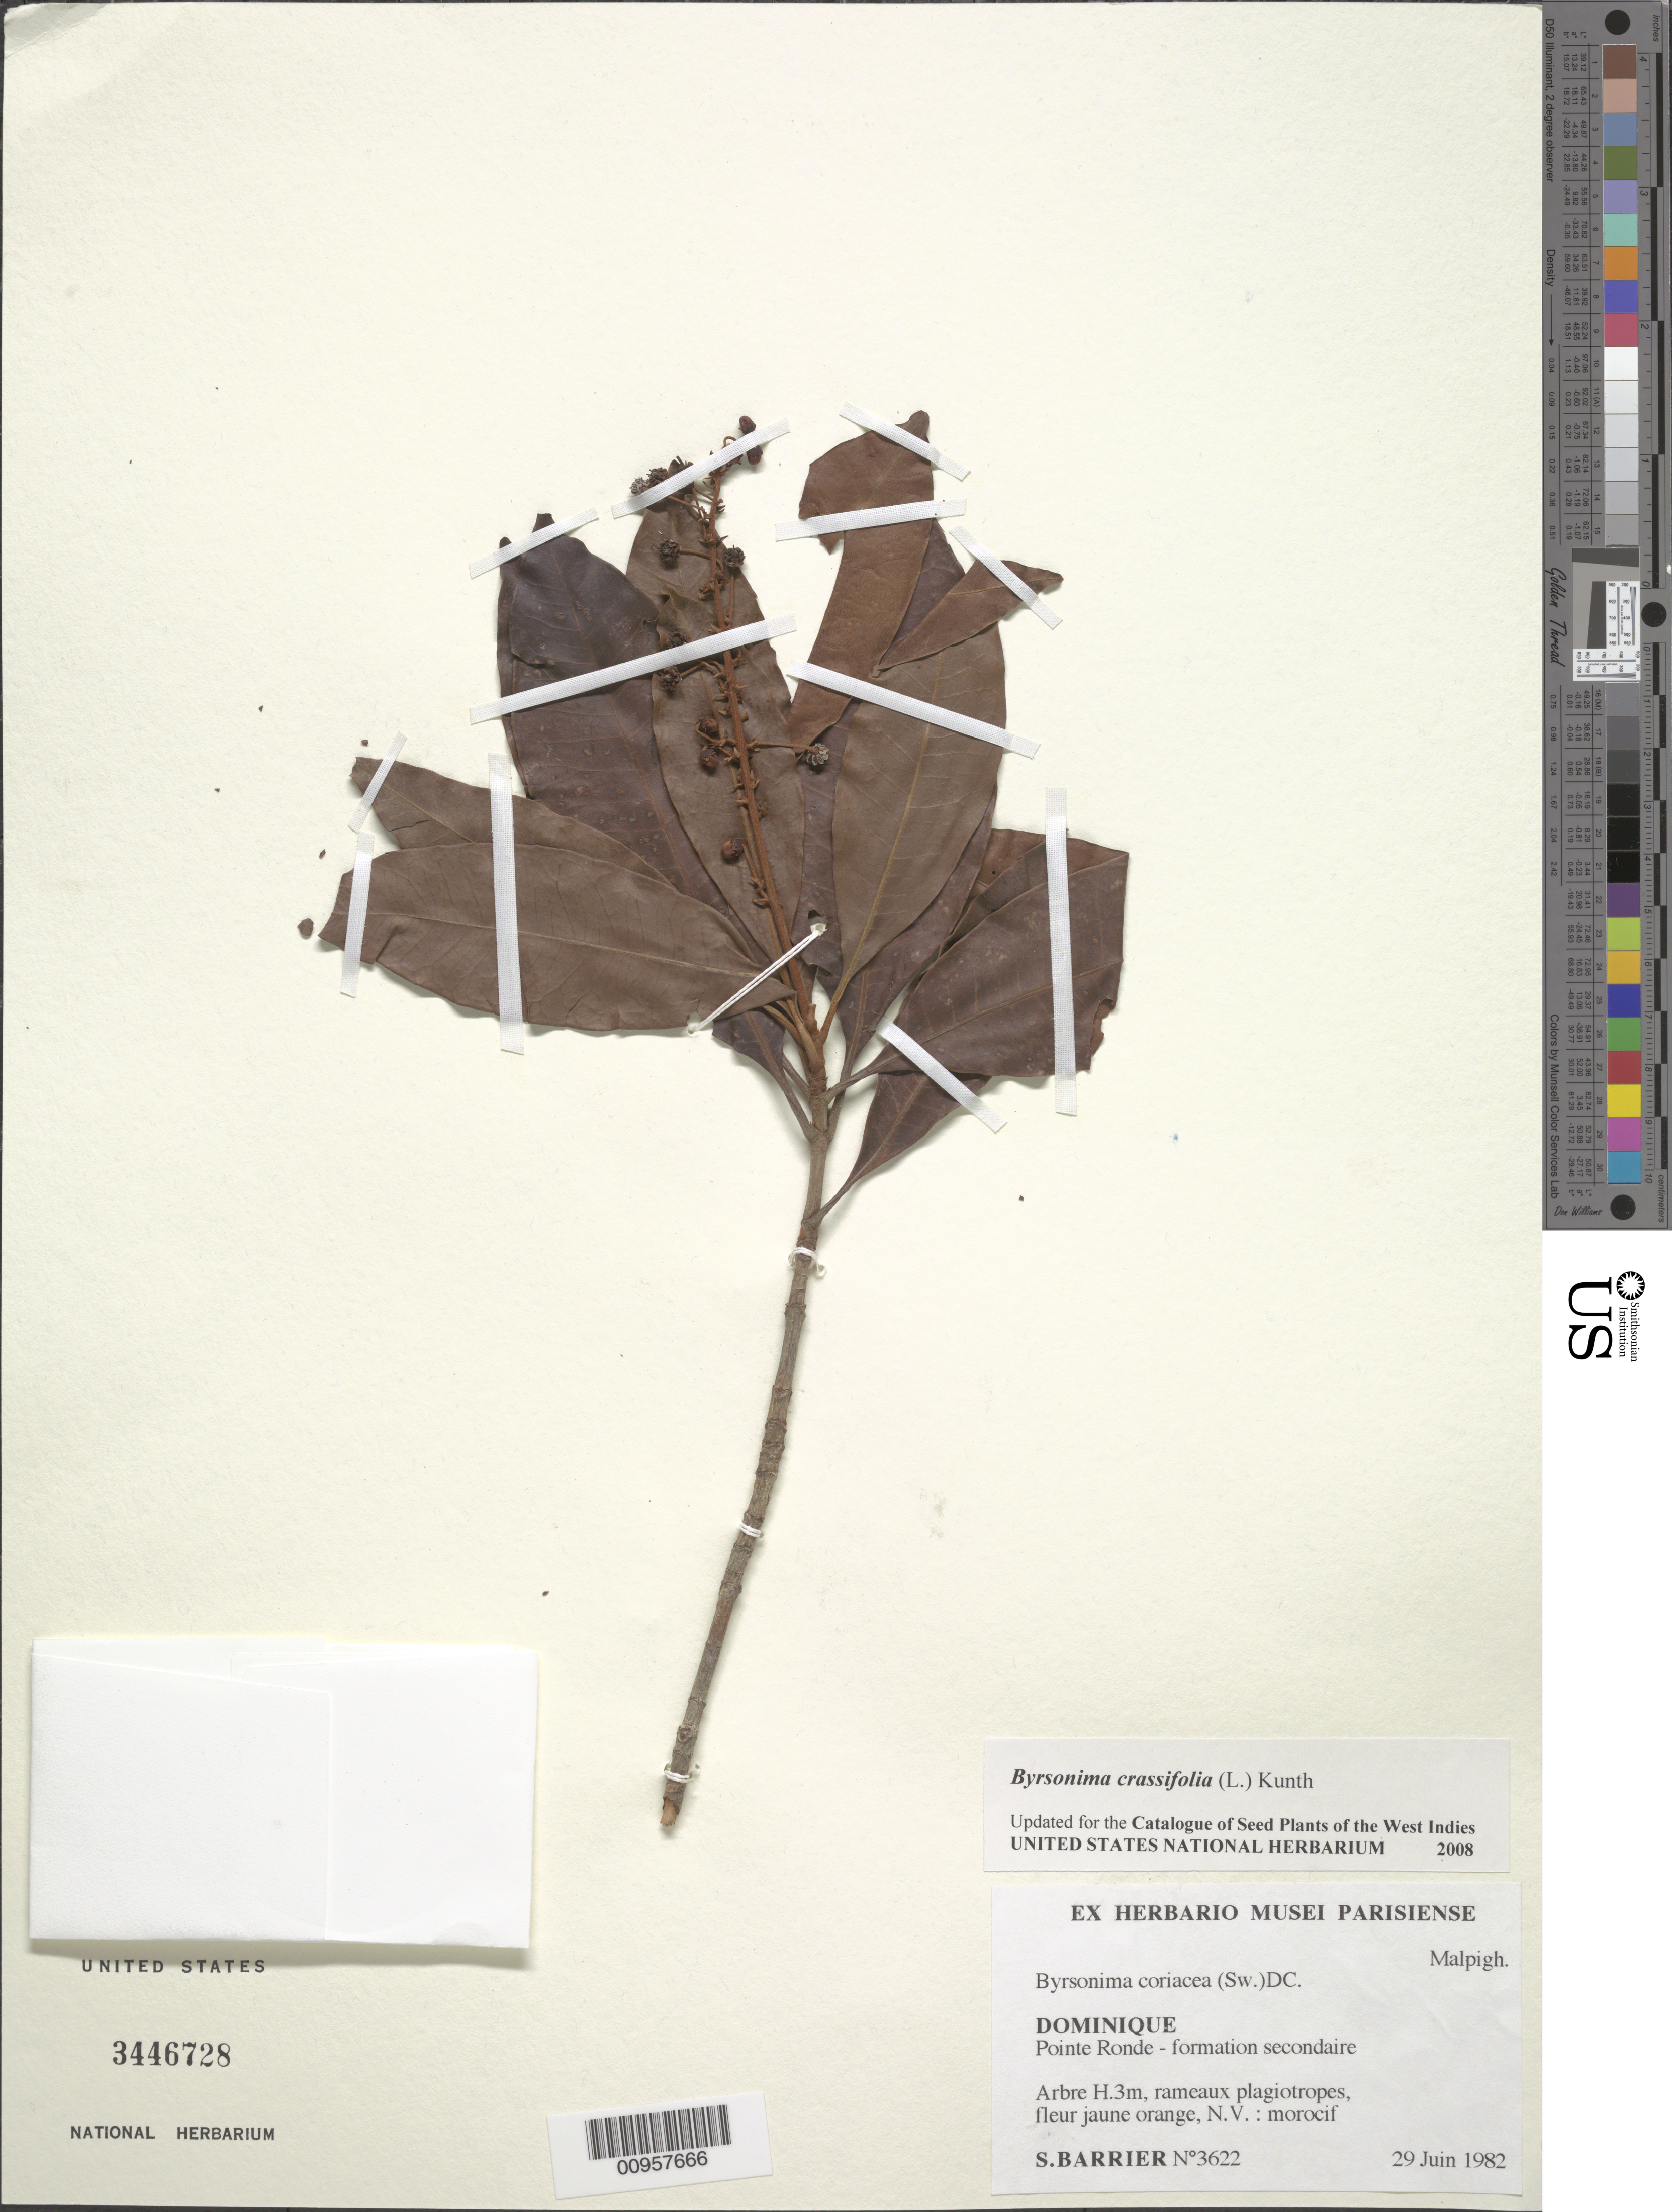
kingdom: Plantae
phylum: Tracheophyta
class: Magnoliopsida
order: Malpighiales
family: Malpighiaceae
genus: Byrsonima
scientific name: Byrsonima crassifolia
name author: (L.) Kunth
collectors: S. Barrier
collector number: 3622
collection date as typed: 29 Jun 1982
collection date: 1982-06-29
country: Dominica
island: Dominica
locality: Pointe Ronde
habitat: Formation secondaire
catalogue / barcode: US 3446728